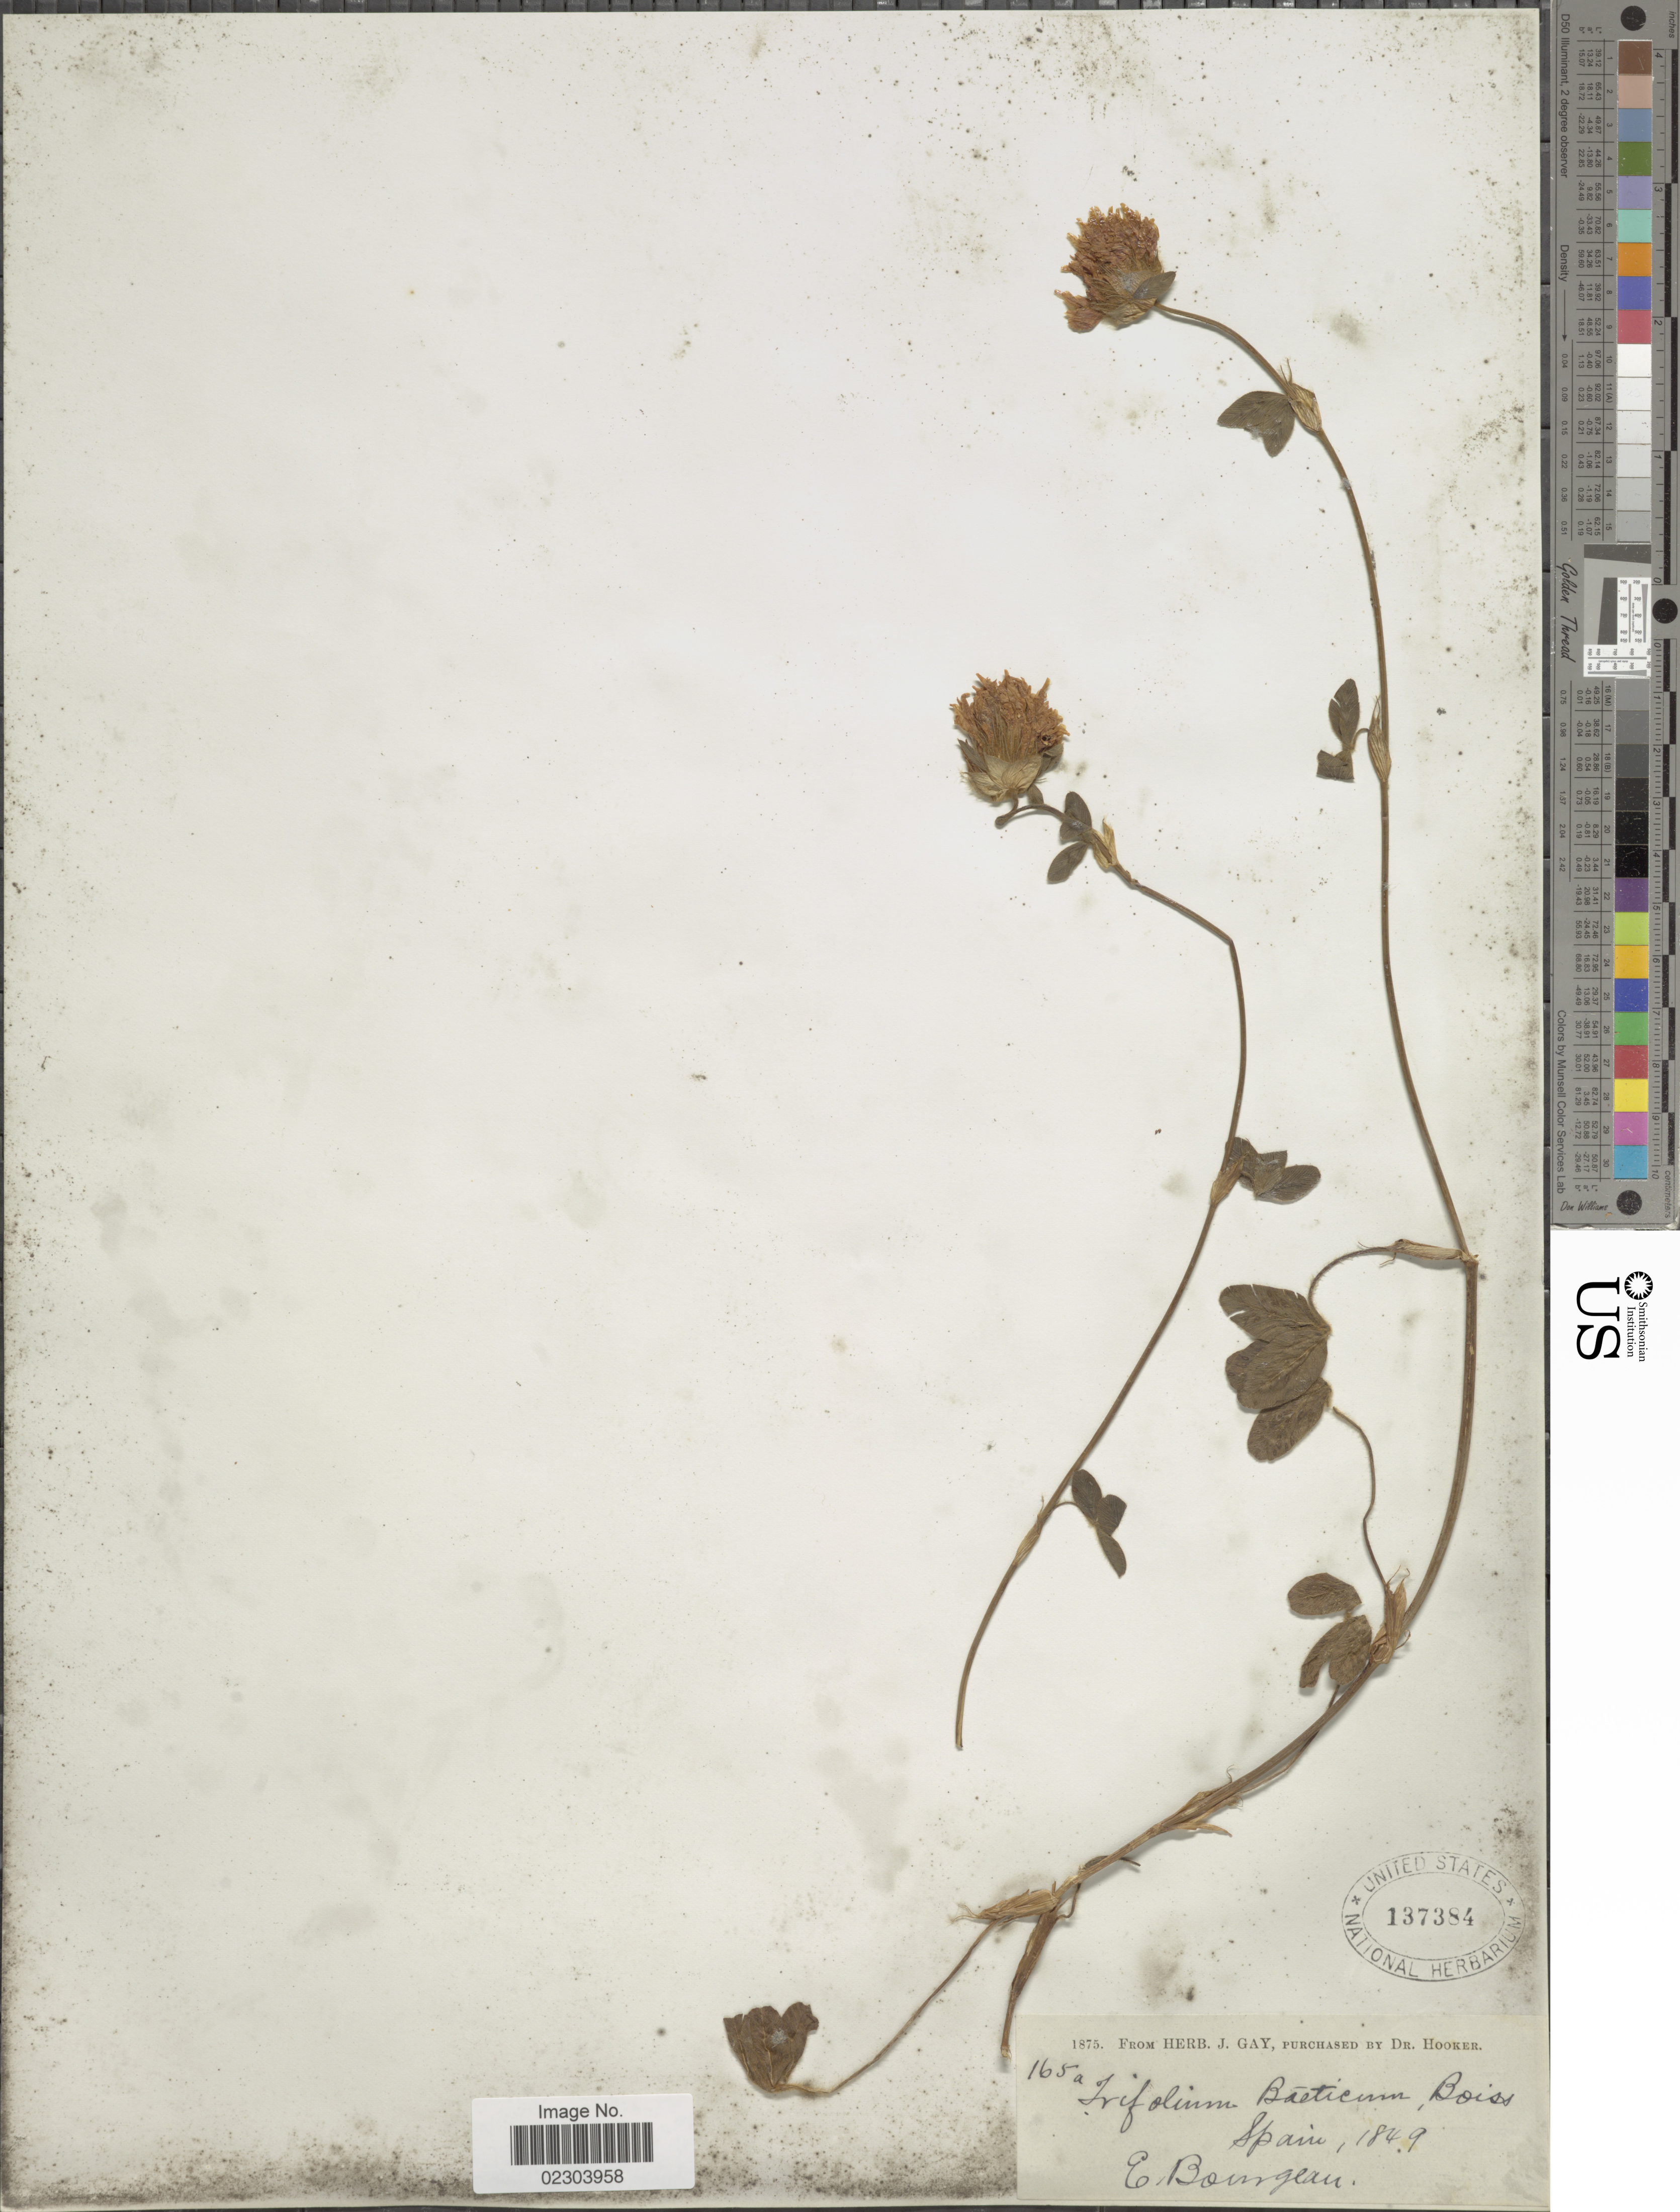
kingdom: Plantae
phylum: Tracheophyta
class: Magnoliopsida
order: Fabales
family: Fabaceae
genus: Trifolium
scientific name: Trifolium baeticum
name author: Boiss.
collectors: E. Bougeau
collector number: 165a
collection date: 1849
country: Spain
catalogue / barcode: US 137384